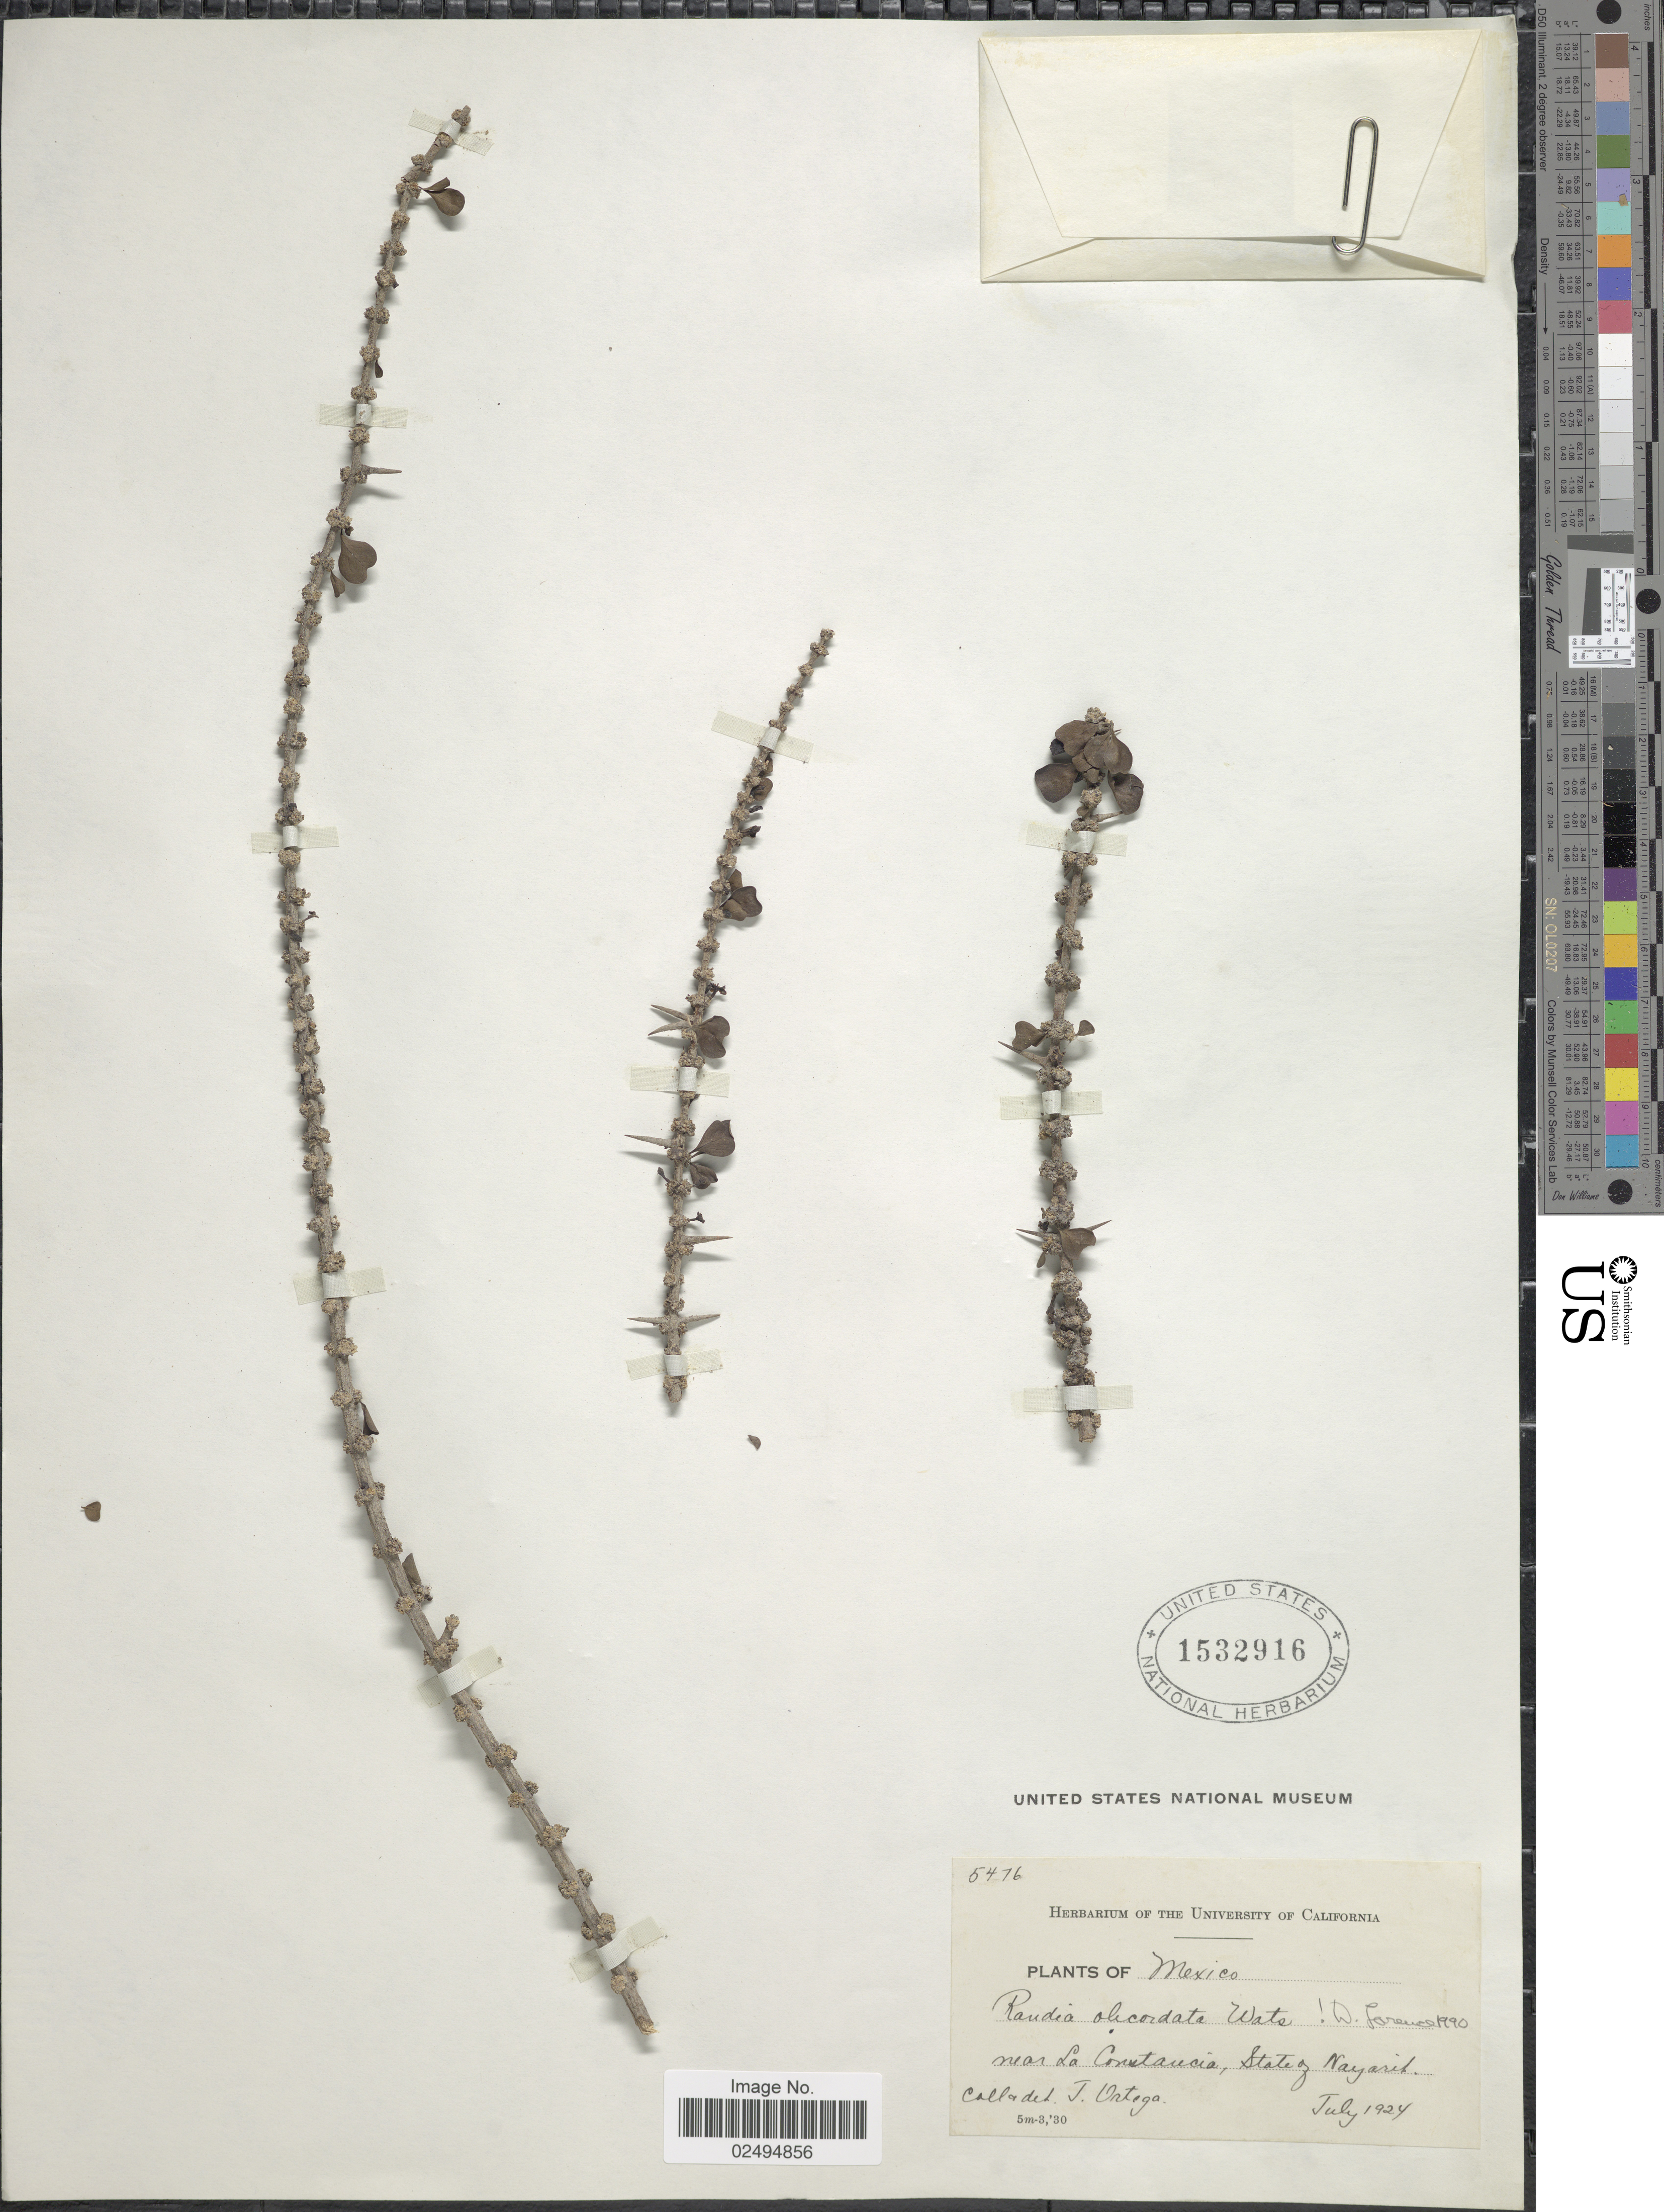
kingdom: Plantae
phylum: Tracheophyta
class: Magnoliopsida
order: Gentianales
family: Rubiaceae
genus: Randia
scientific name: Randia obcordata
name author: S. Watson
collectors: J. Ortega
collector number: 5476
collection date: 1924-07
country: Mexico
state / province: Nayarit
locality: Near La Constancia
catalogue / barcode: US 1532916